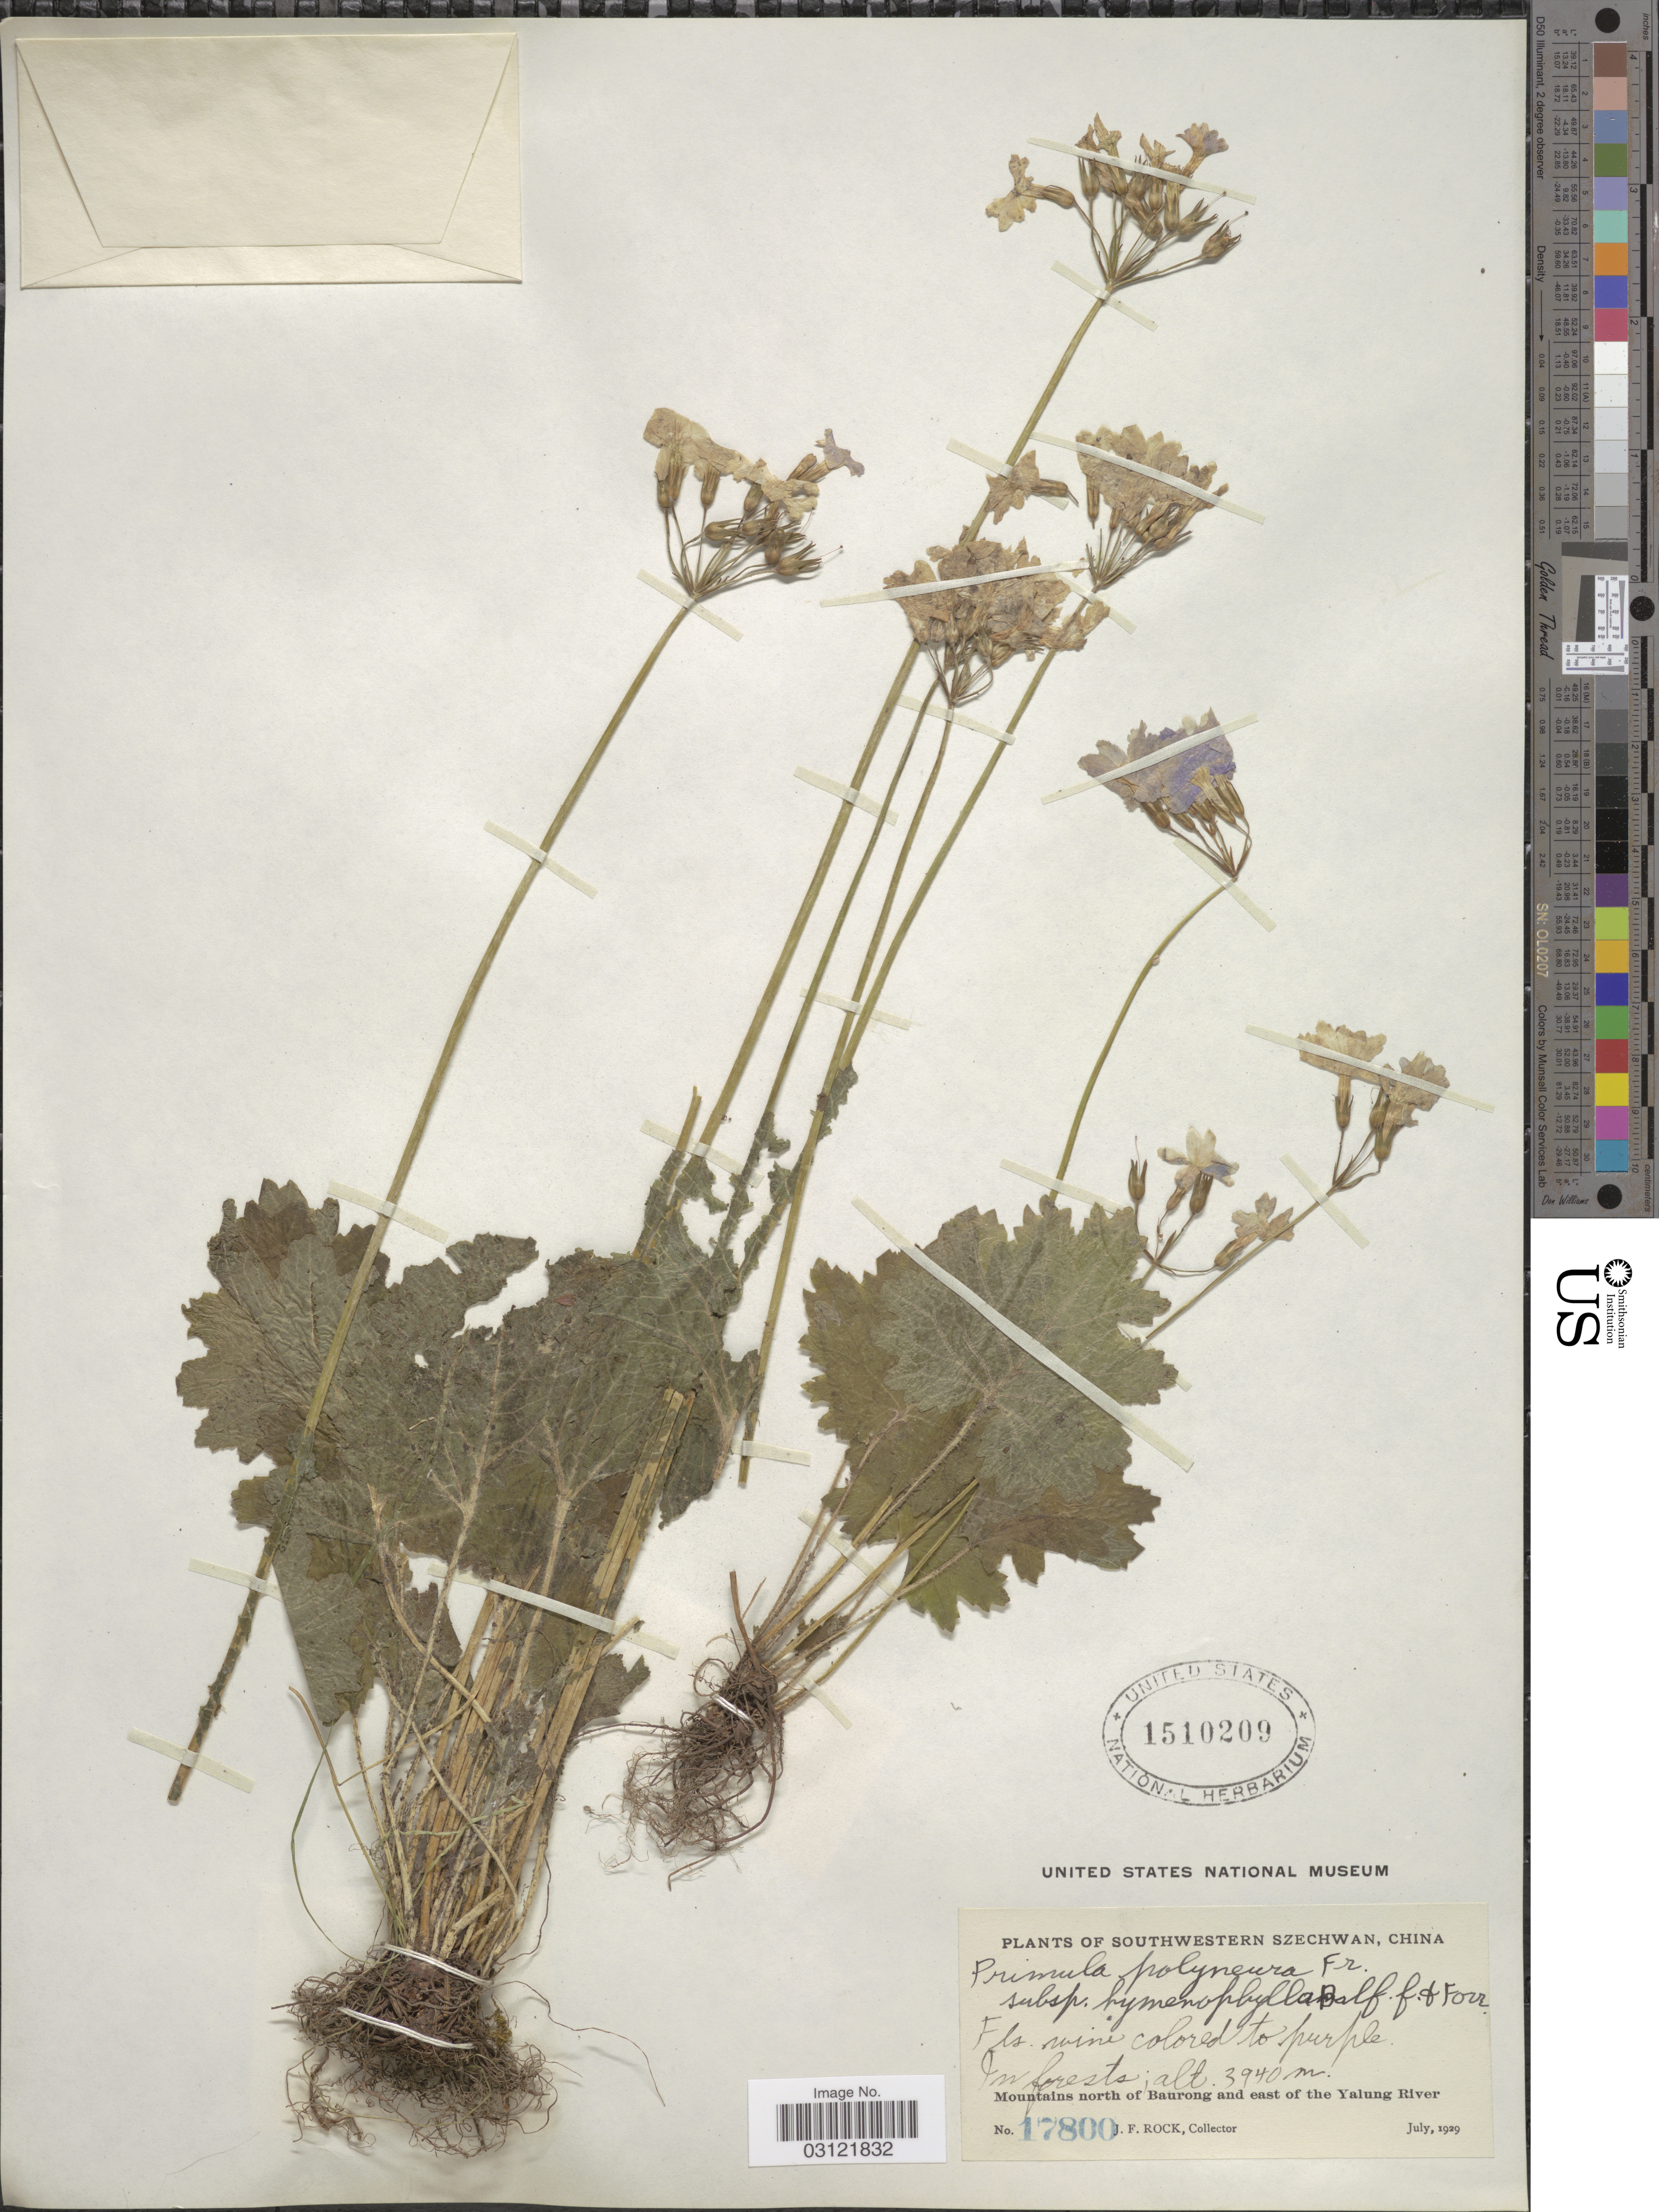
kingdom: Plantae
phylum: Tracheophyta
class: Magnoliopsida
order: Ericales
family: Primulaceae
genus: Primula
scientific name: Primula polyneura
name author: Franch.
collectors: J. Rock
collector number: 17800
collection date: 1929-07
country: China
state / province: Sichuan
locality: Southwestern Szechwan. Mountains north of Baurong and east of the Yalung River.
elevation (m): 3940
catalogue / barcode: US 1510209